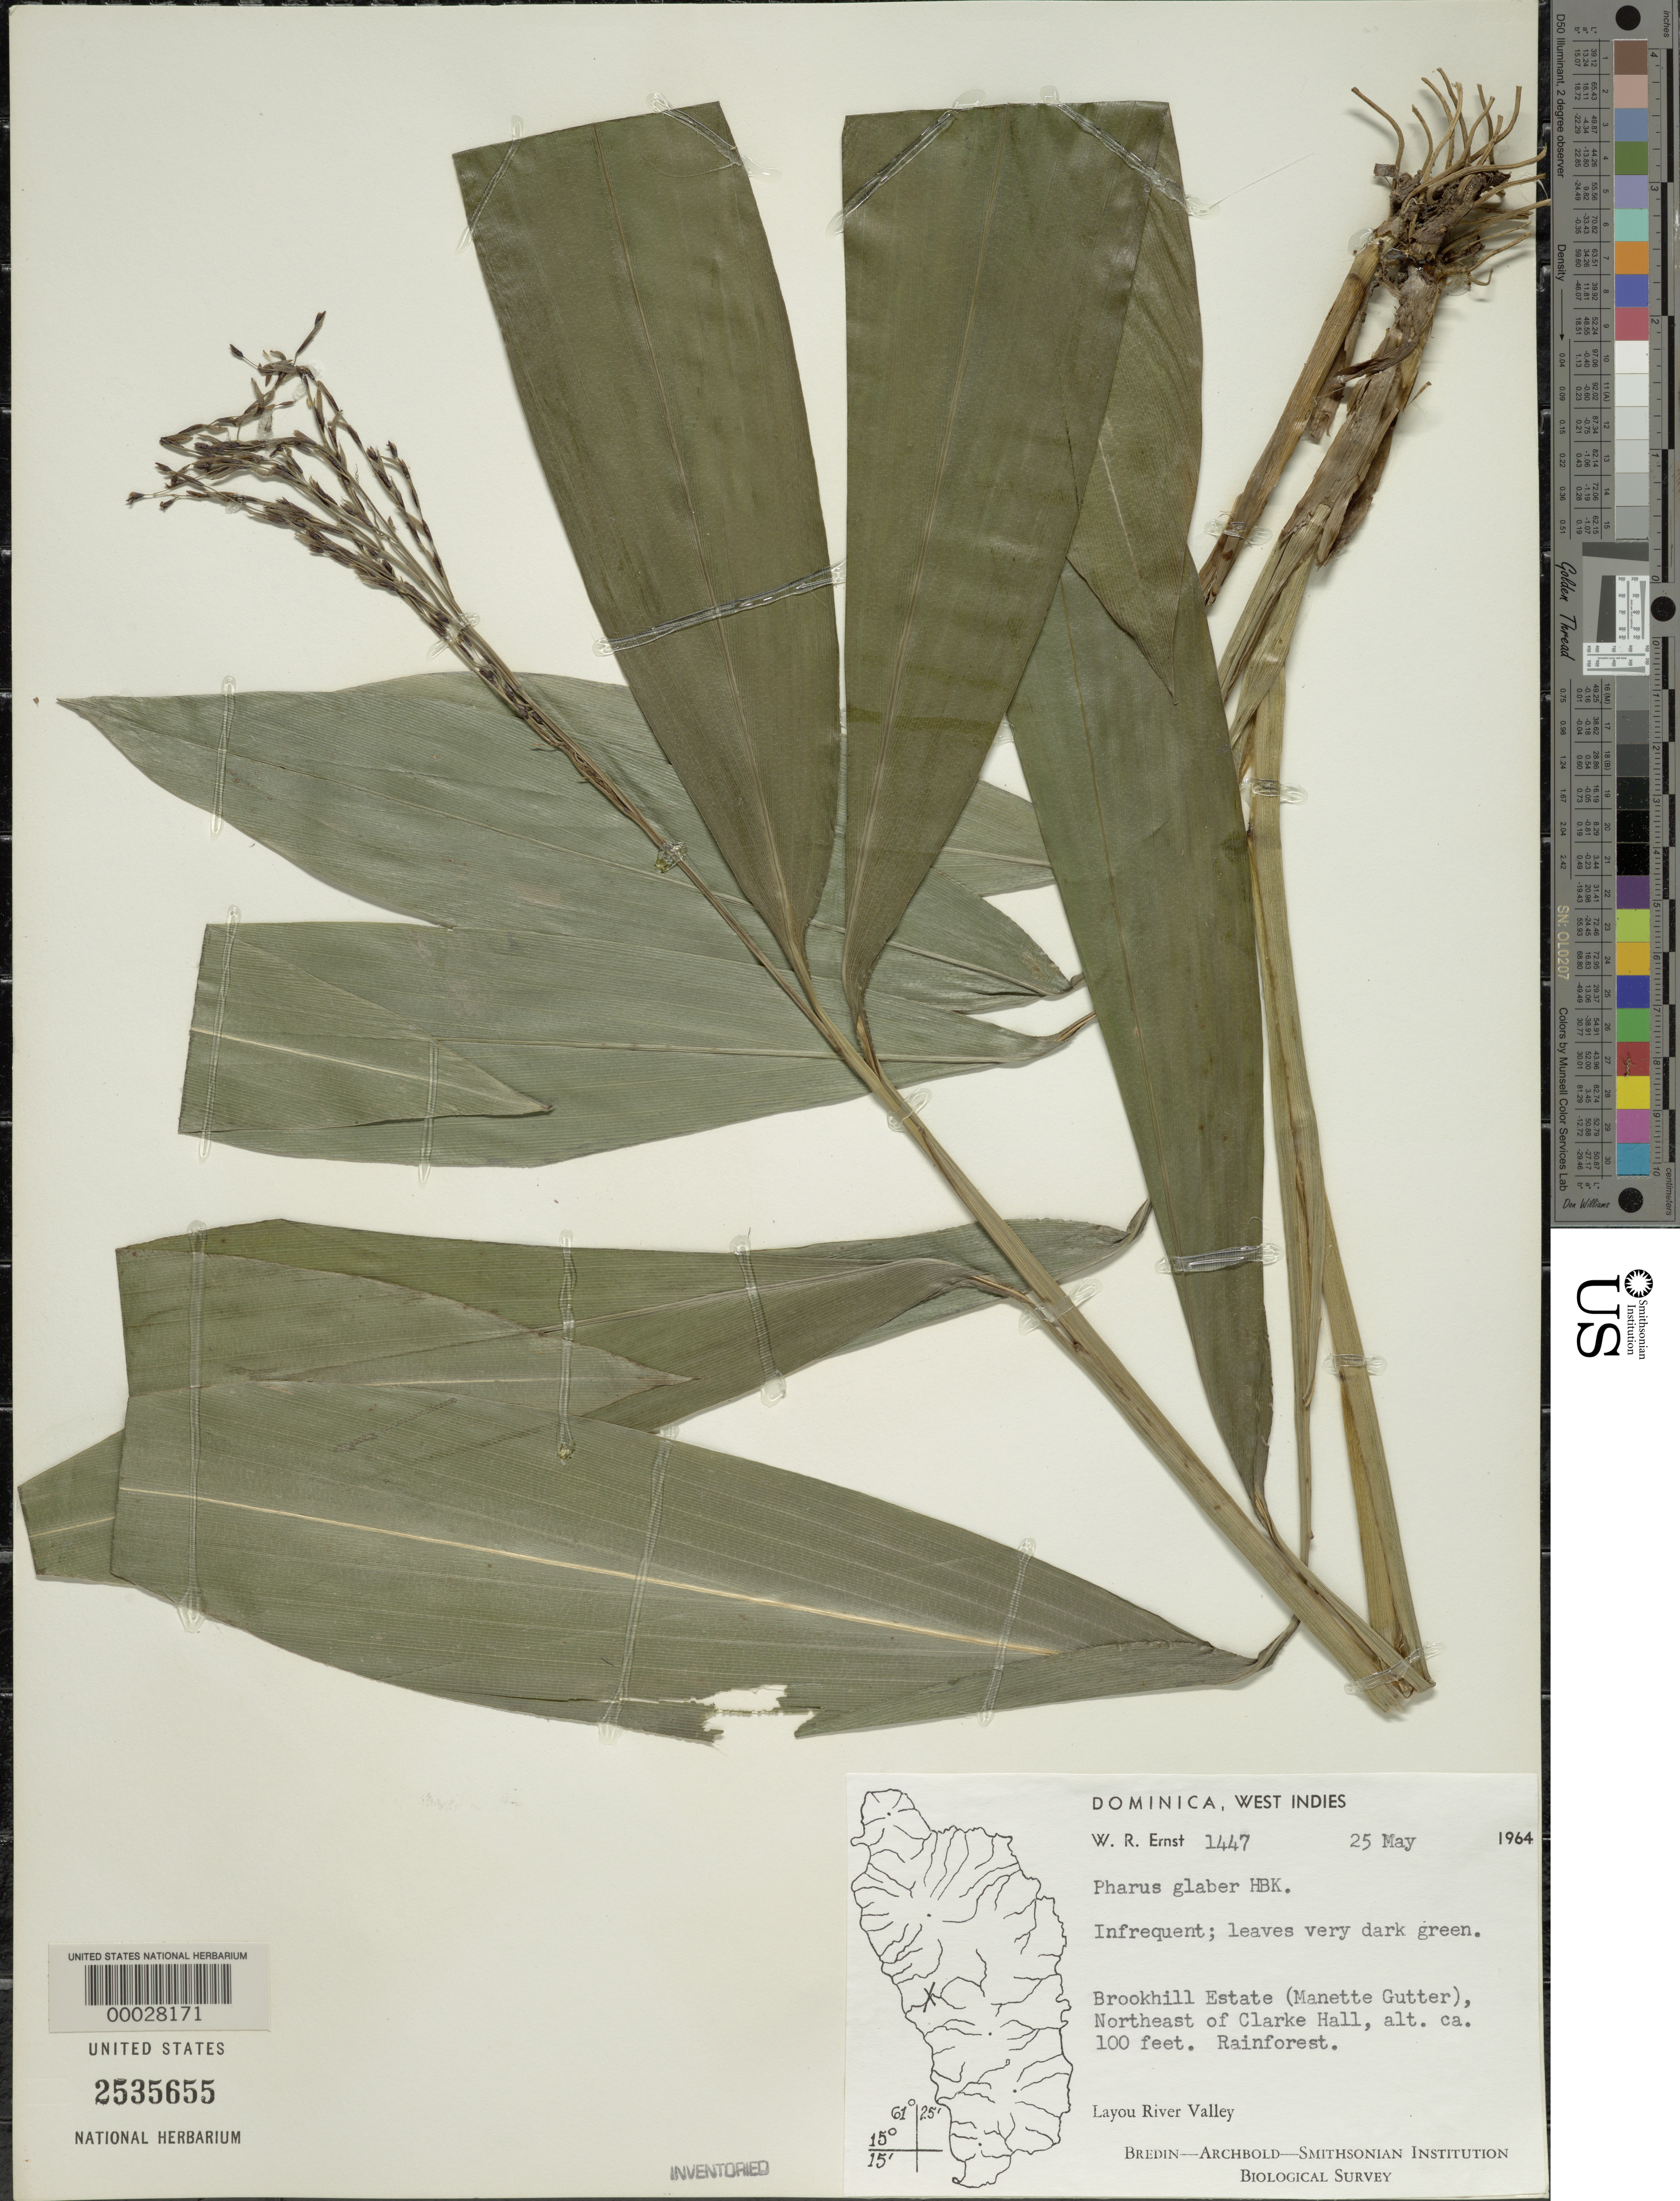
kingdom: Plantae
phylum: Tracheophyta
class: Liliopsida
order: Poales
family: Poaceae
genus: Pharus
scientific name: Pharus glaber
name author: Kunth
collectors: W. R. Ernst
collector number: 1447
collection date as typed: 25 May 1964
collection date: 1964-05-25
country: Dominican Republic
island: Hispaniola Island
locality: Manette gutter, brookhill estate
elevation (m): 31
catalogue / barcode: US 2535655